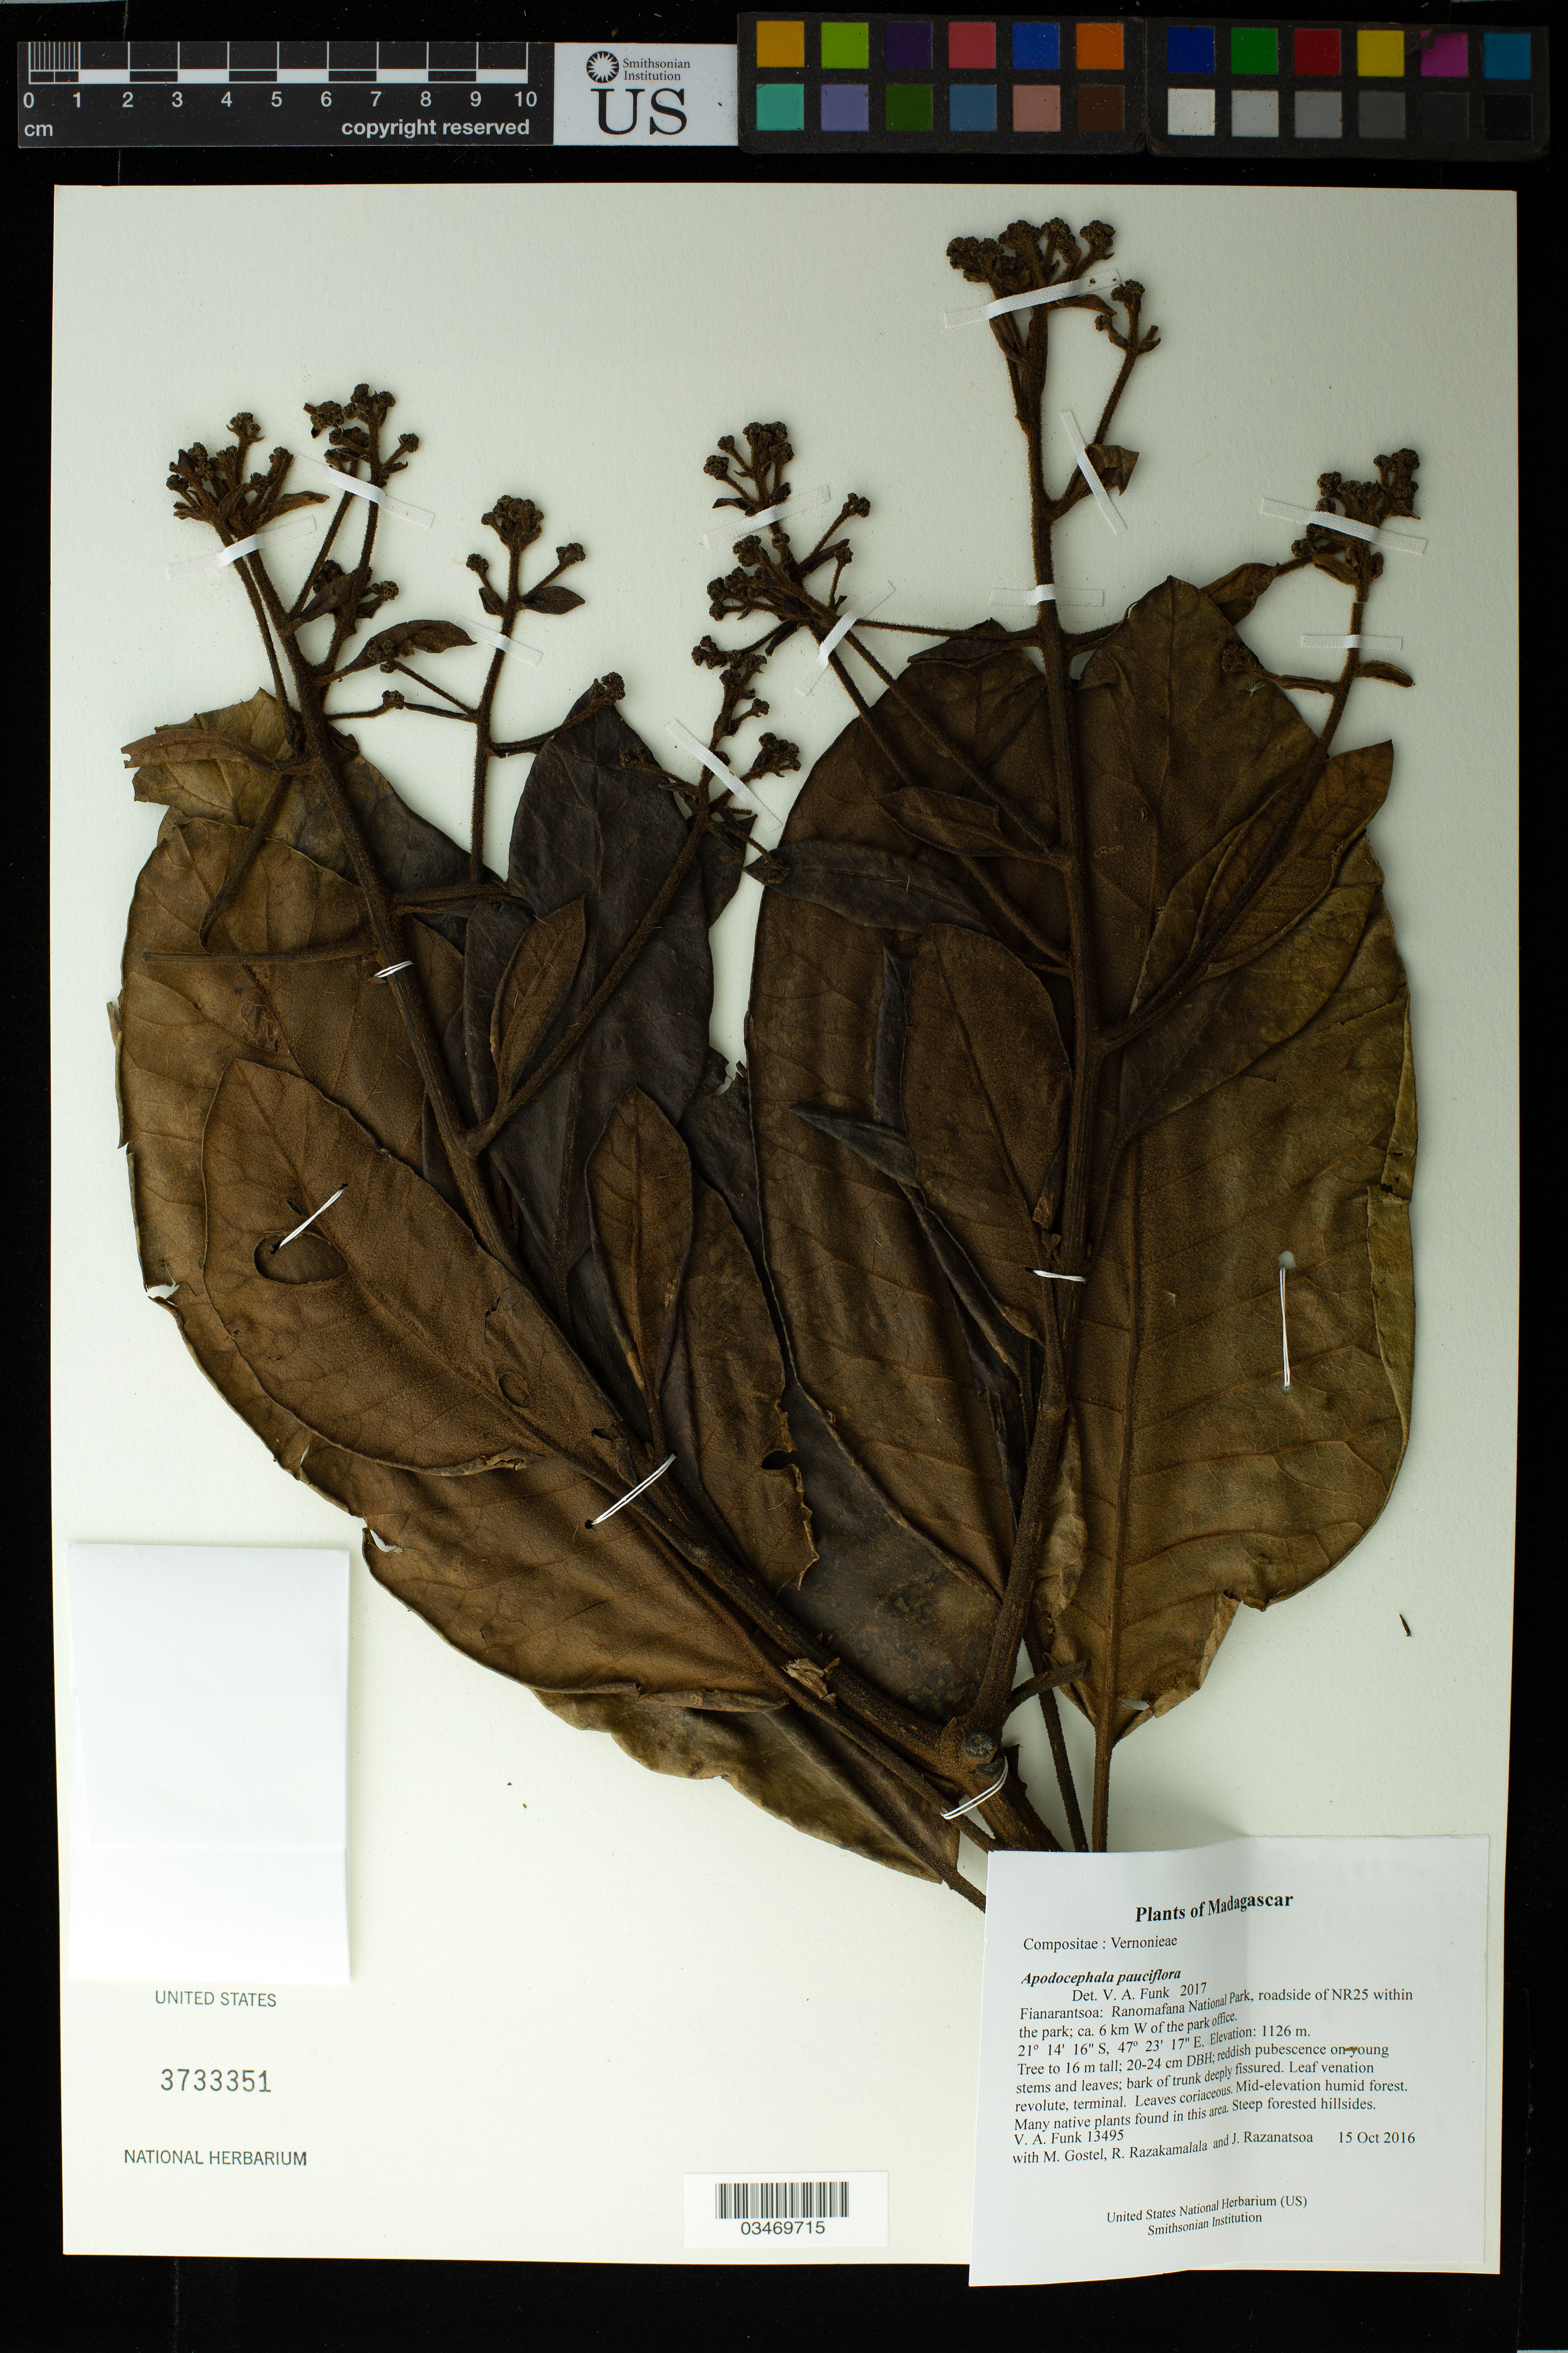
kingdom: Plantae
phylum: Tracheophyta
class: Magnoliopsida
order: Asterales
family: Asteraceae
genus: Apodocephala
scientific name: Apodocephala pauciflora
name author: Baker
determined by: Funk, Vicki A., (BOT), Smithsonian Institution - National Museum of Natural History (UNITED STATES)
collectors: M. R. Gostel, R. Razakamalala & J. Razanatsoa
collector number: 13495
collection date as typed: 15 Oct 2016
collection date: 2016-10-15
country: Madagascar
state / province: Haute Matsiatra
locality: Ranomafana National Park, roadside of NR25 within the park; ca. 6 km W of the park office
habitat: Mid-elevation humid forest. Many native plants found in this area. Steep forested hillsides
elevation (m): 1126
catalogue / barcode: US 3733351